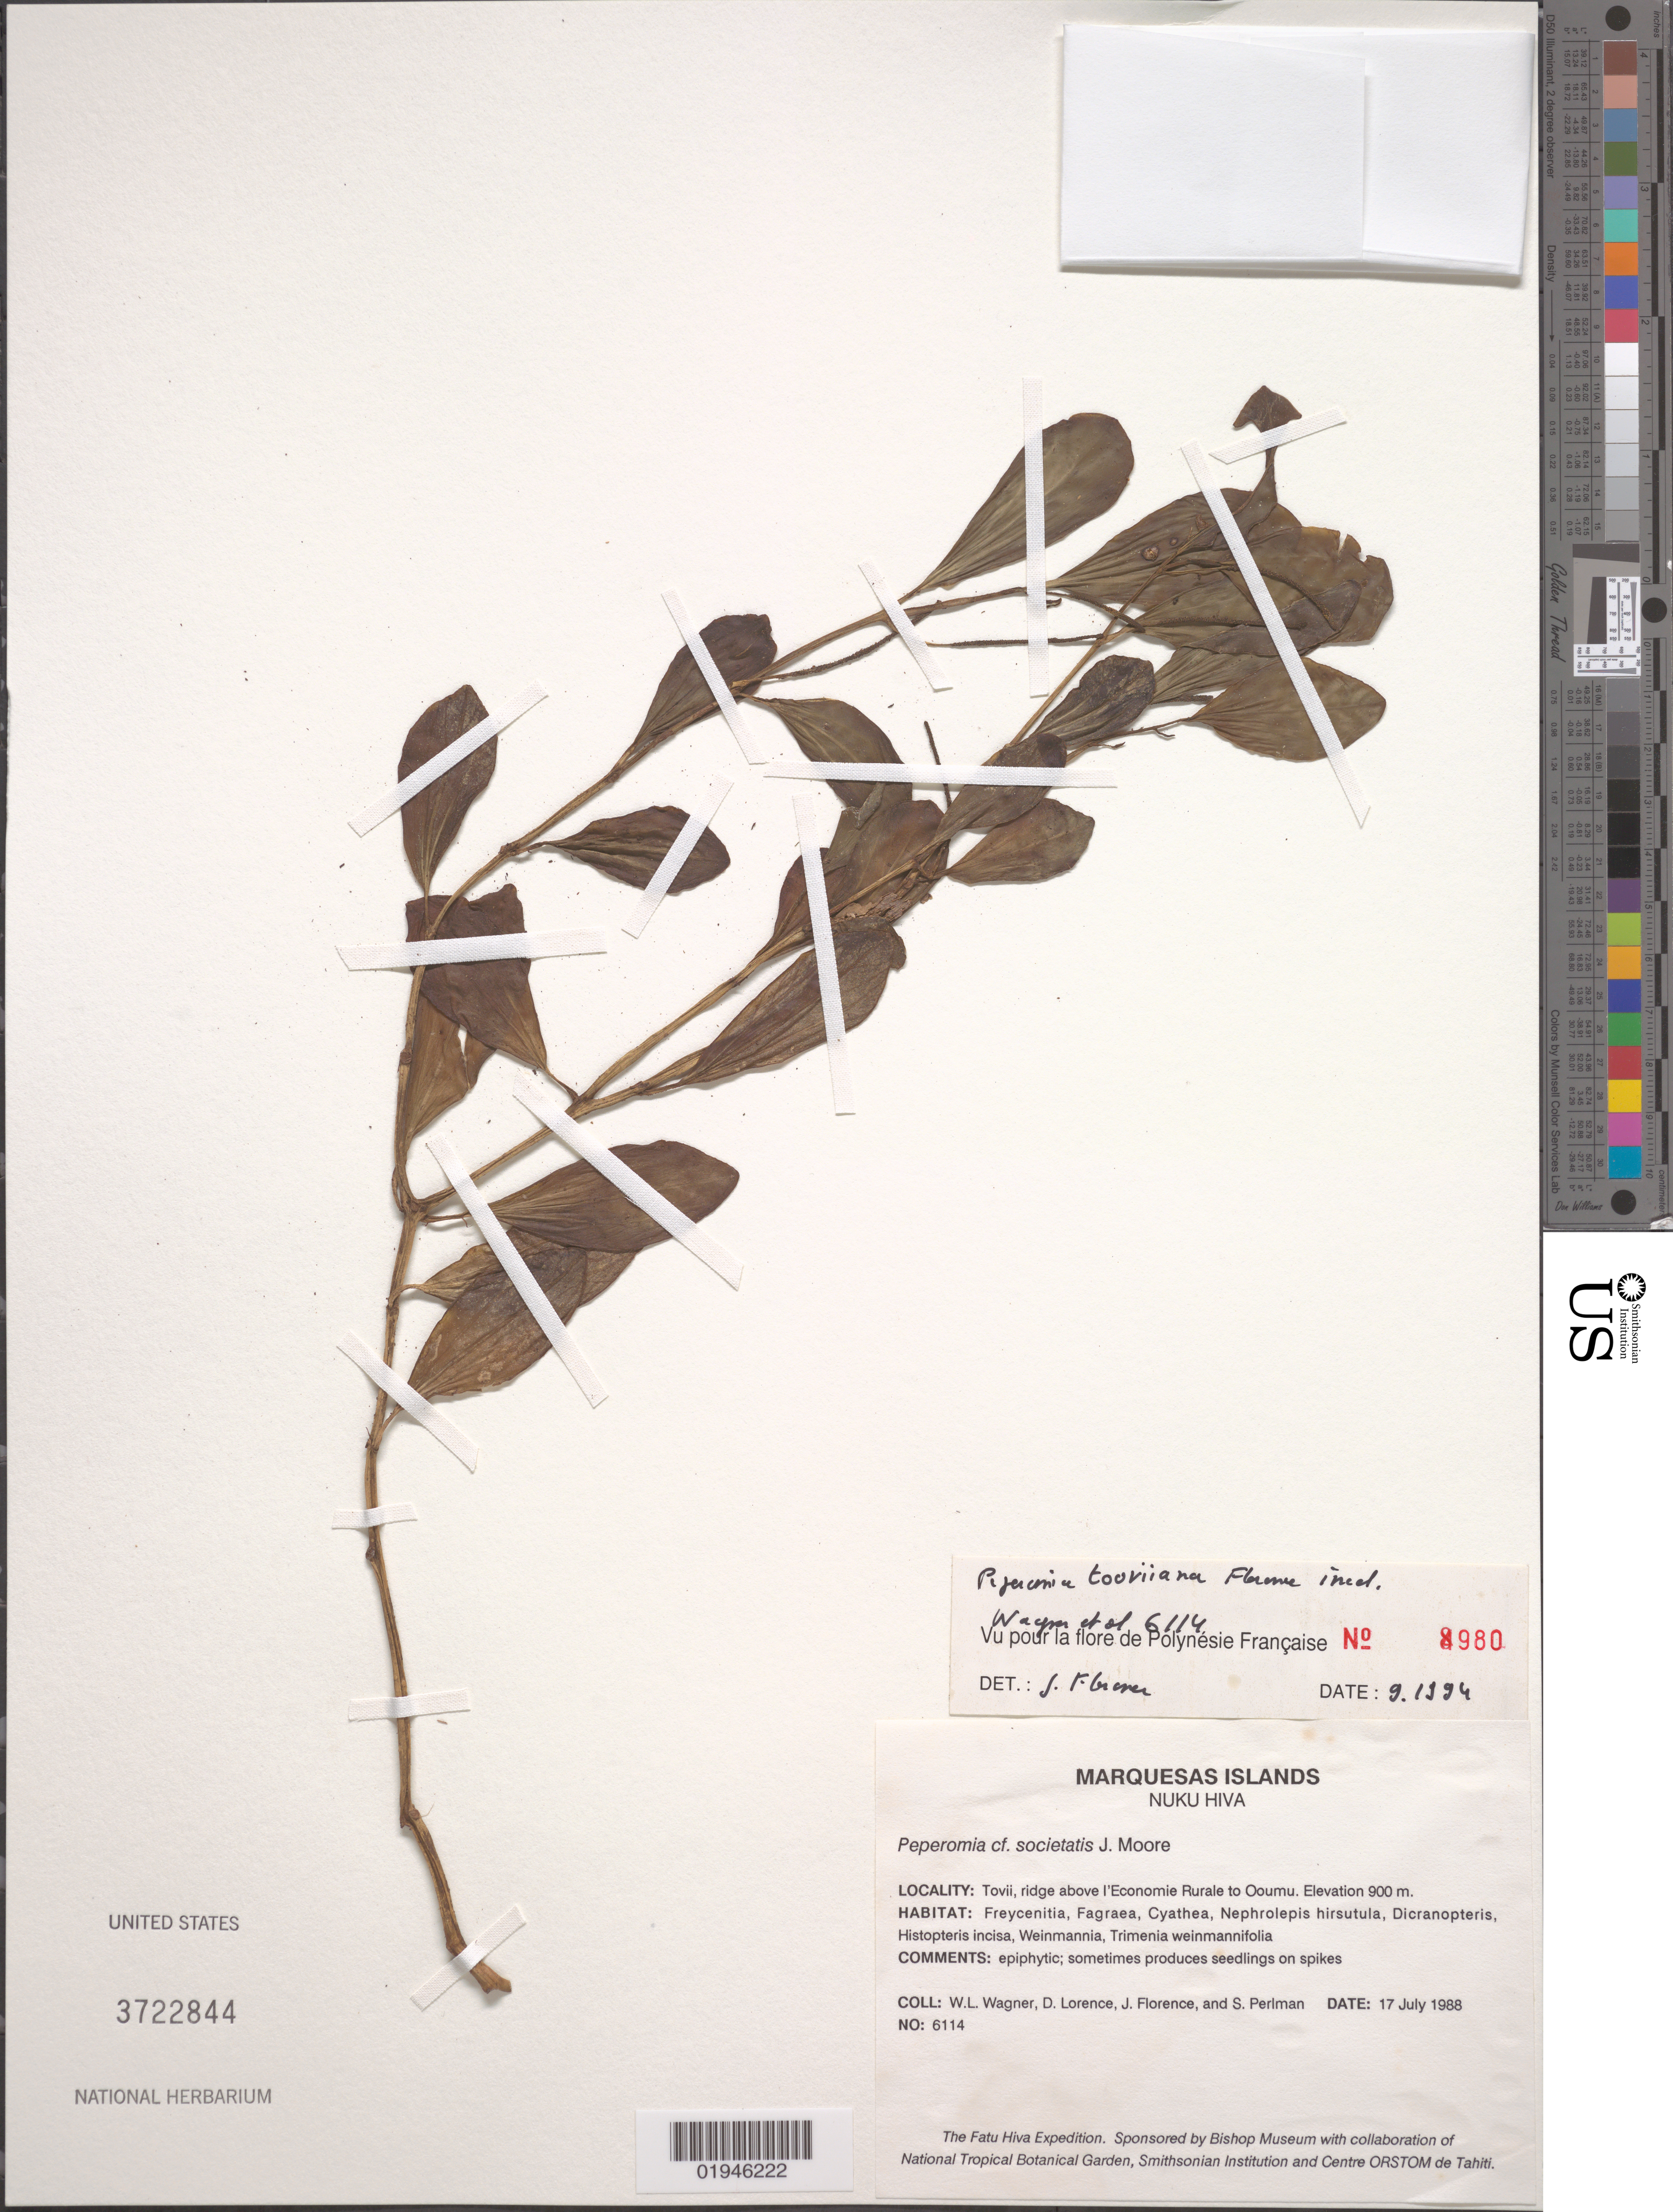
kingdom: Plantae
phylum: Tracheophyta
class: Magnoliopsida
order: Piperales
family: Piperaceae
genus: Peperomia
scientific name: Peperomia tooviiana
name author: J. Florence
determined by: Florence, J.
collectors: W. L. Wagner, D. Lorence & et al.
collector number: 6114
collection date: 1988-07-17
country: French Polynesia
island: Nuku Hiva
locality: Toovii, ridge above l'Economie Rurale to Ooumu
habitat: Freycenitia, Fagraea, Cyathea, Nephrolepis hirsutula, Dicranopteris, Histopteris incisa, Weinmannia, Trimenia weinmannifolia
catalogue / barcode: US 3722844